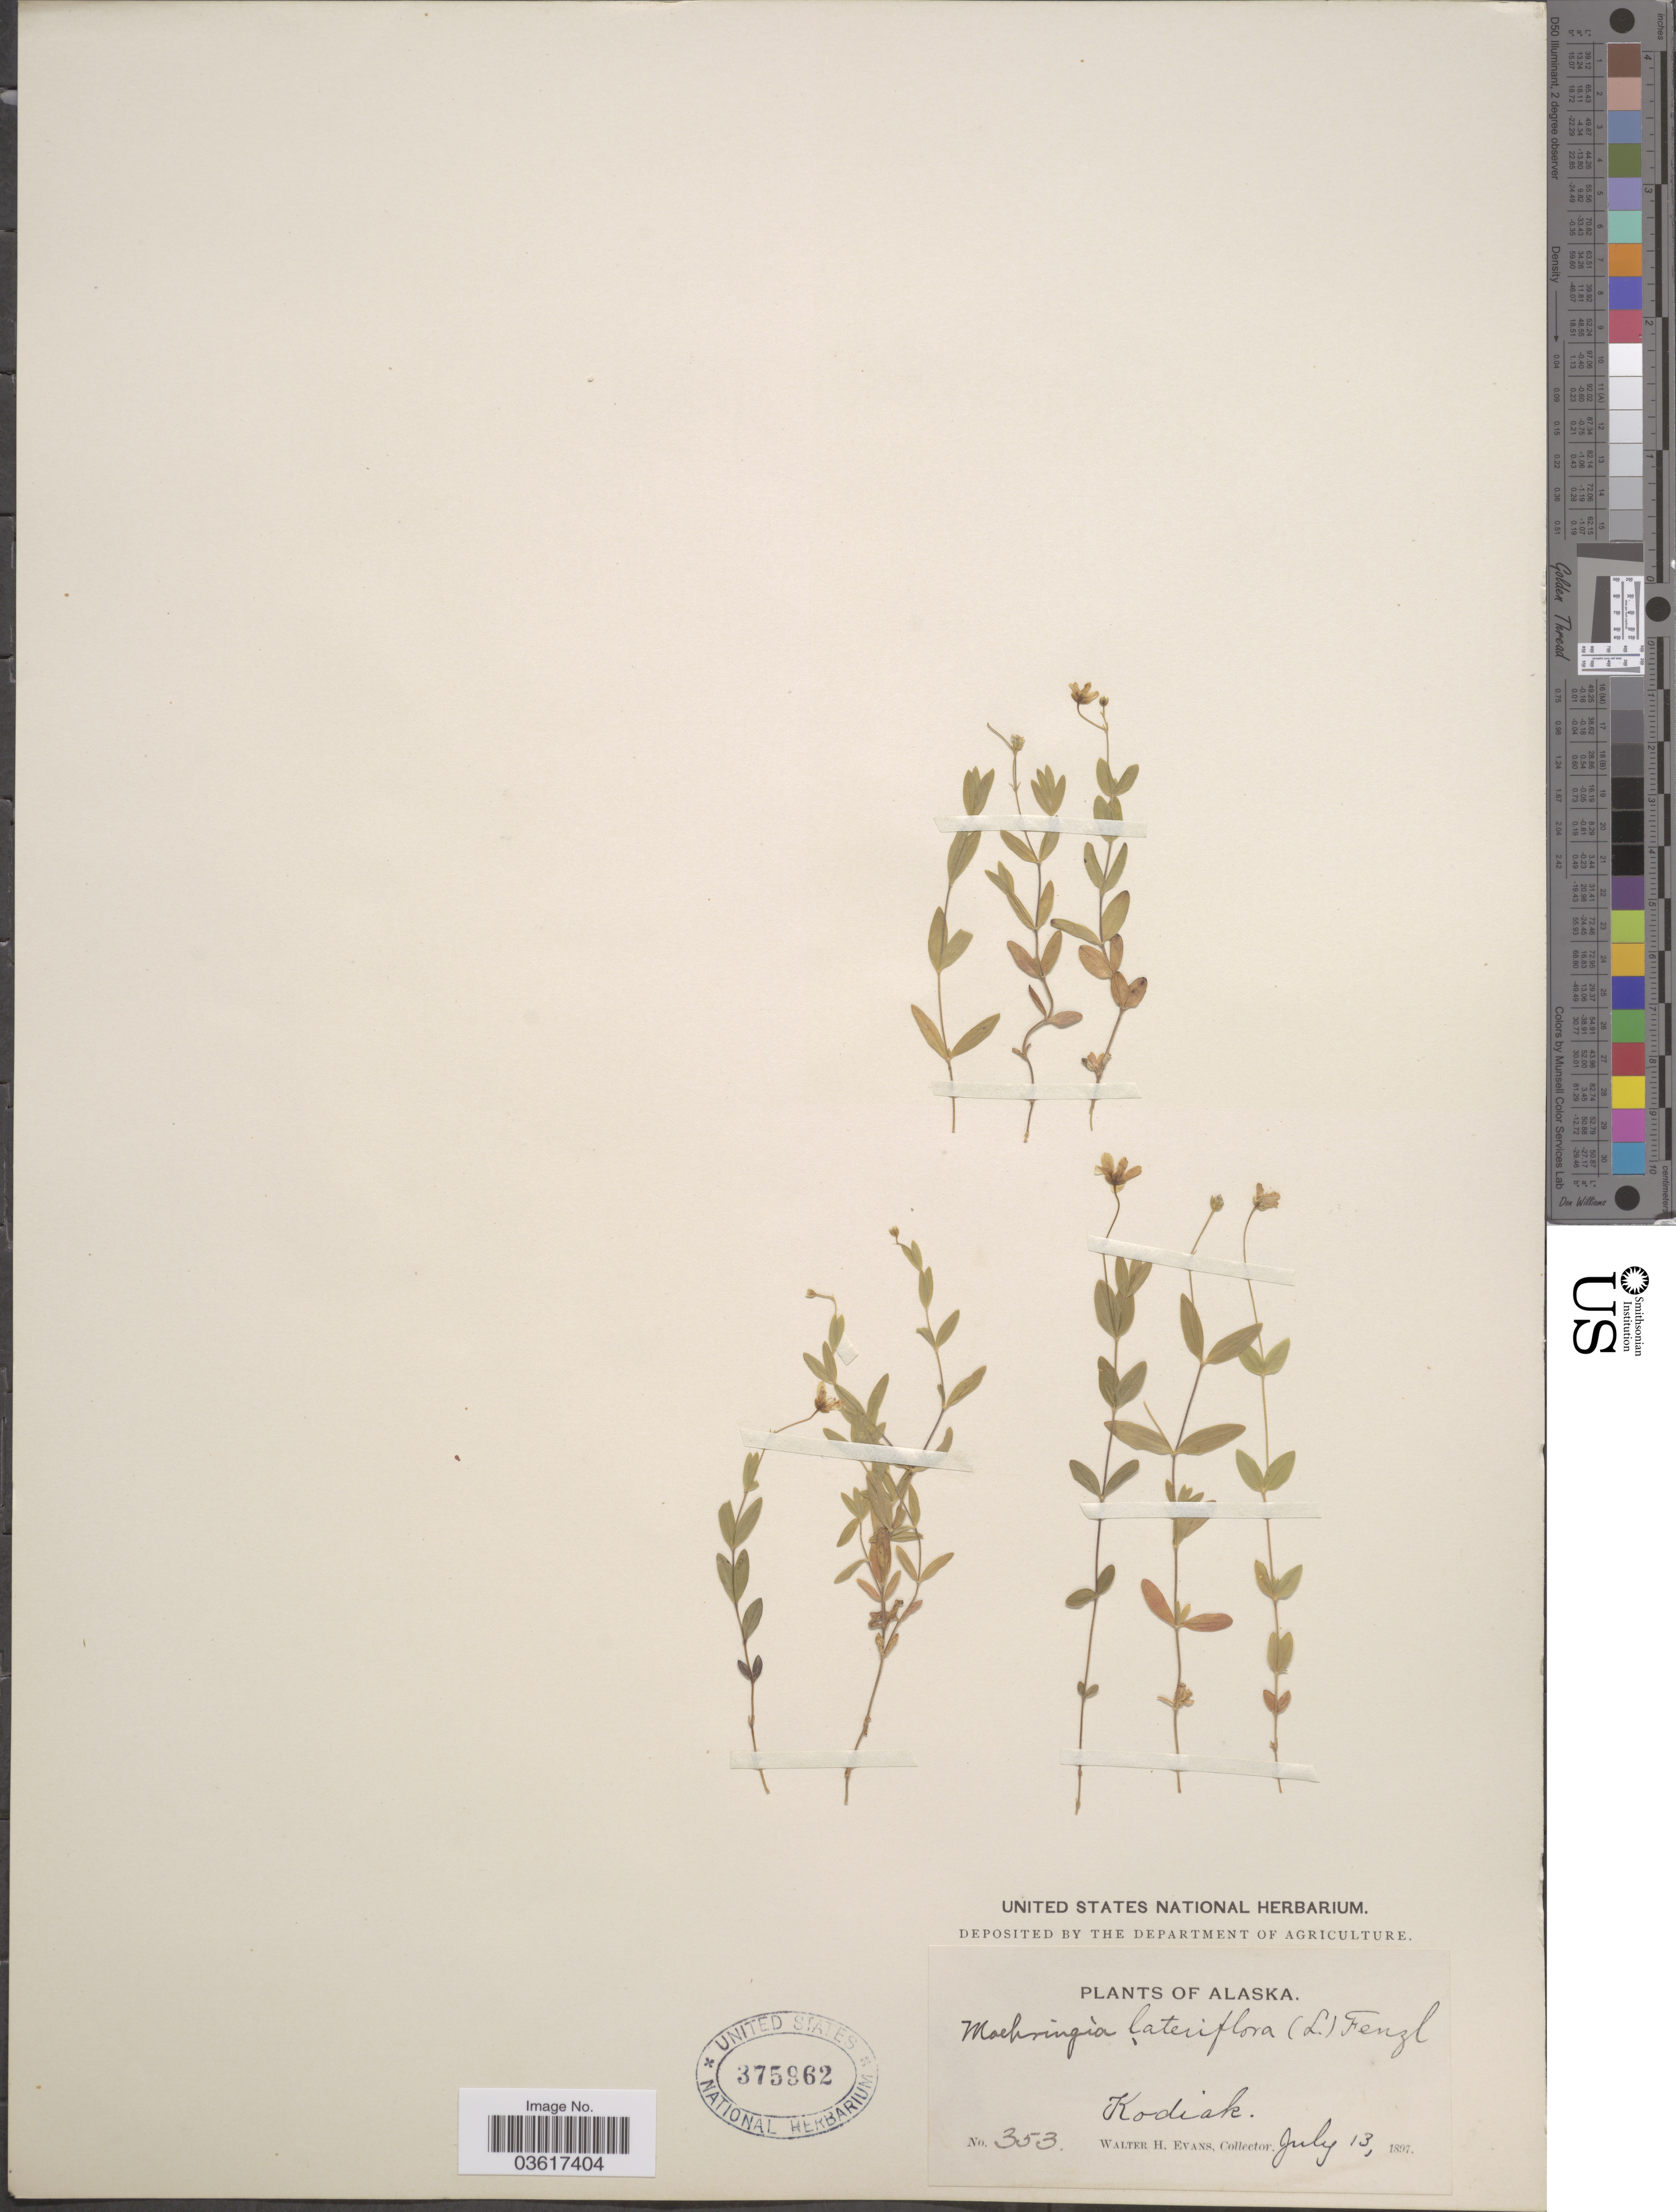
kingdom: Plantae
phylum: Tracheophyta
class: Magnoliopsida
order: Caryophyllales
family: Caryophyllaceae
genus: Moehringia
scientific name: Moehringia lateriflora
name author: (L.) Fenzl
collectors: W. H. Evans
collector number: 353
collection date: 1897-07-13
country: United States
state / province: Alaska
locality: Kodiak.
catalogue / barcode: US 375962